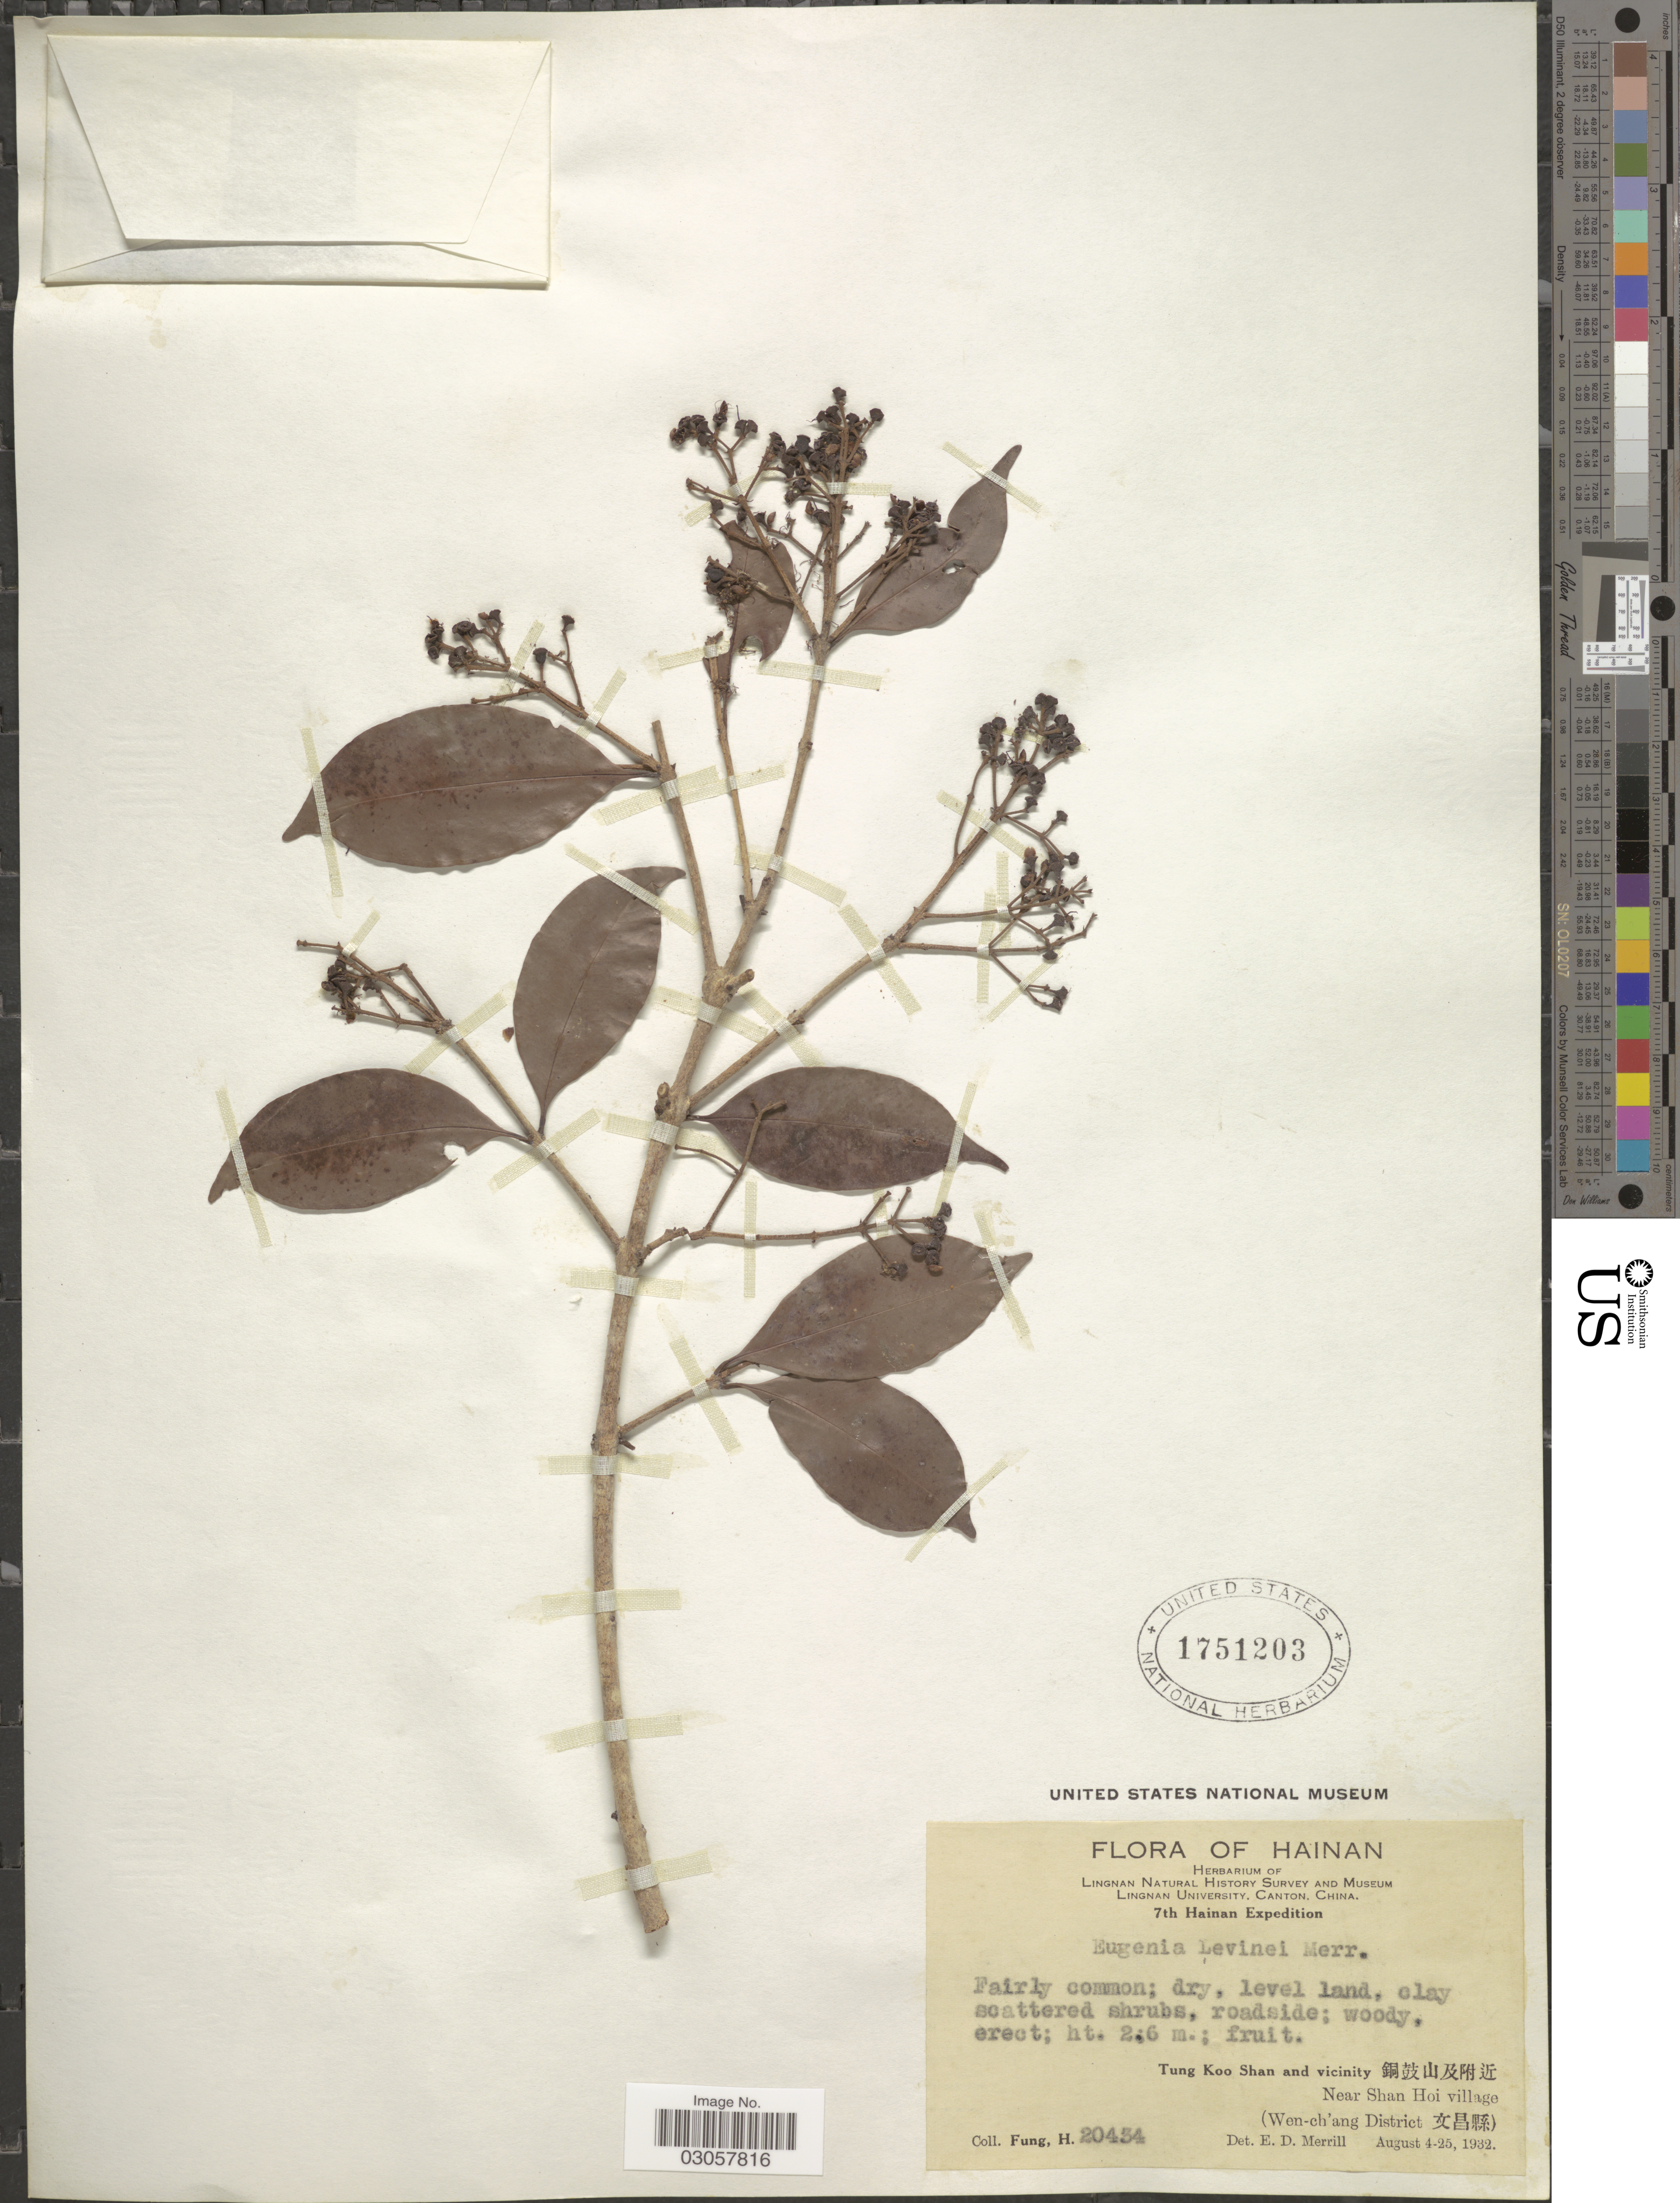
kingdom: Plantae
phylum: Tracheophyta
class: Magnoliopsida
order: Myrtales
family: Myrtaceae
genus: Syzygium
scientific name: Syzygium levinei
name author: (Merr.) Merr. & L.M. Perry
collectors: H. Fung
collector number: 20434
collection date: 1932-08-04/1932-08-25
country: China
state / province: Hainan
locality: Tung Koo Shan and vicinity, Near Shan Hoi village (Wen-ch'ang District).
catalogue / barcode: US 1751203